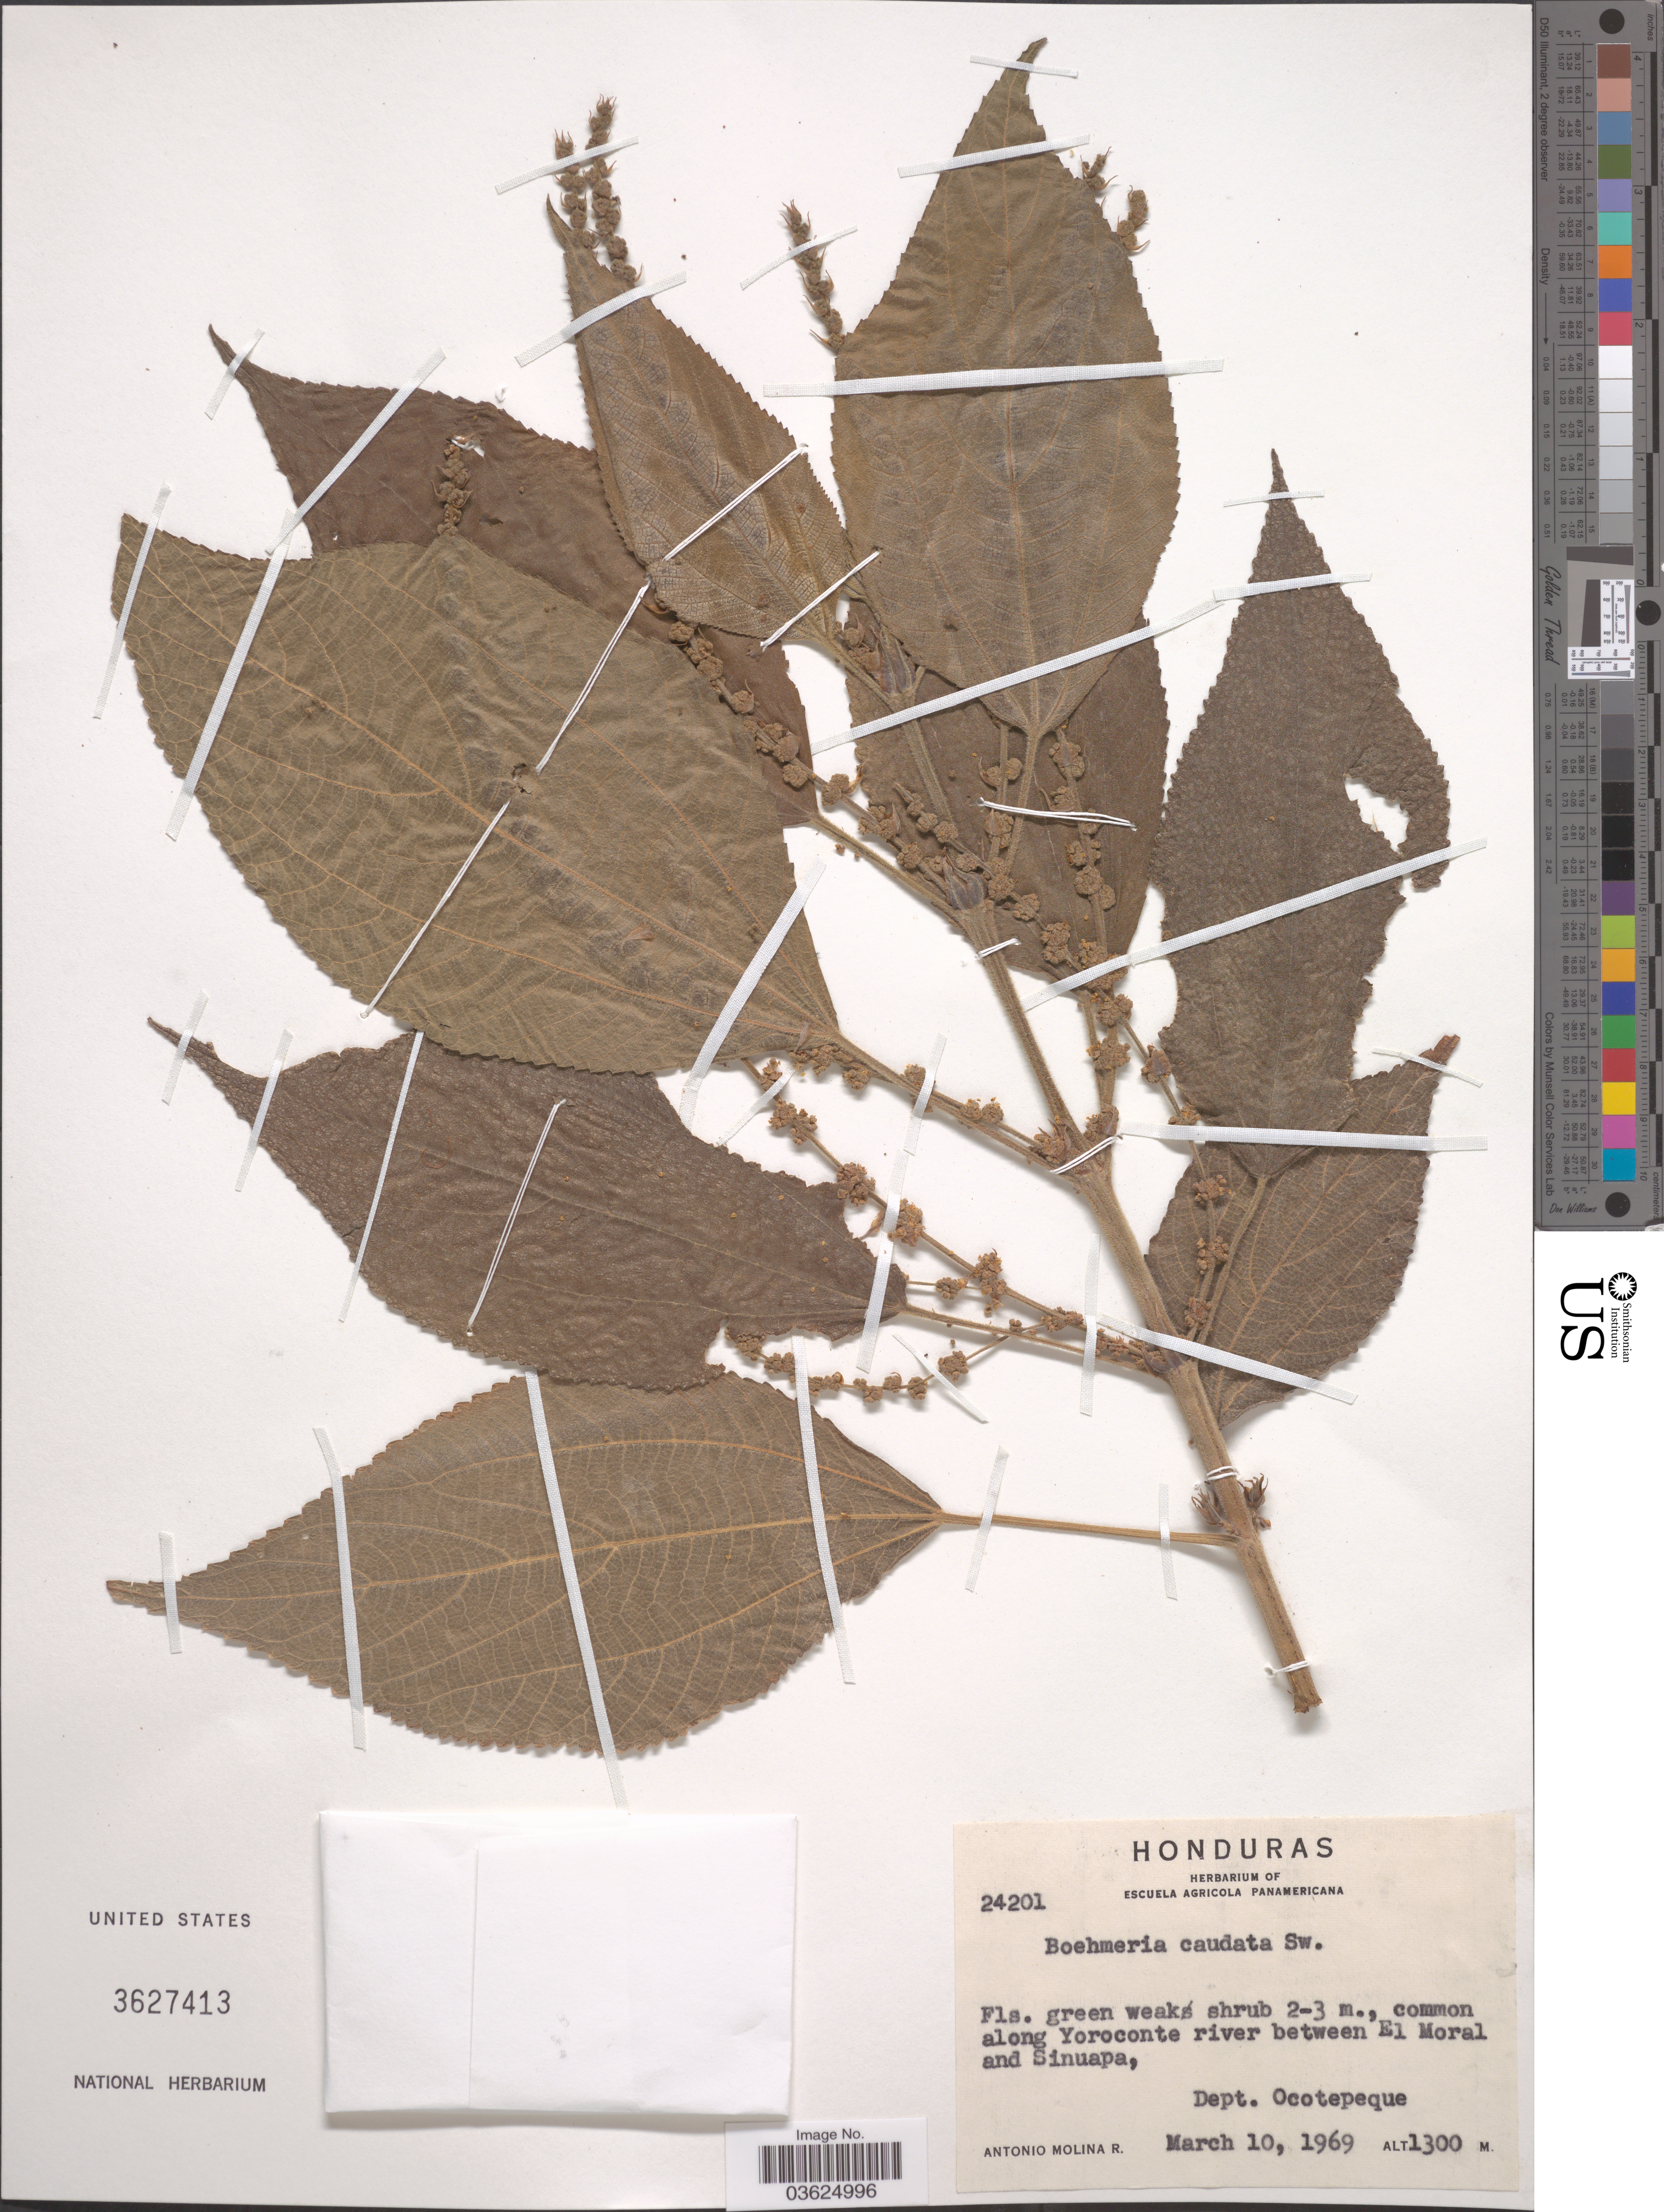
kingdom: Plantae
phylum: Tracheophyta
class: Magnoliopsida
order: Rosales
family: Urticaceae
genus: Boehmeria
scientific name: Boehmeria caudata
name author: Sw.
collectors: A. Molina R.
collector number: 24201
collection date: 1969-03-10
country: Honduras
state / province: Ocotepeque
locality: Along Yoroconte river between El Moral and Sinuapa, Dept. Ocotepeque.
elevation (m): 1300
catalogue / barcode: US 3627413